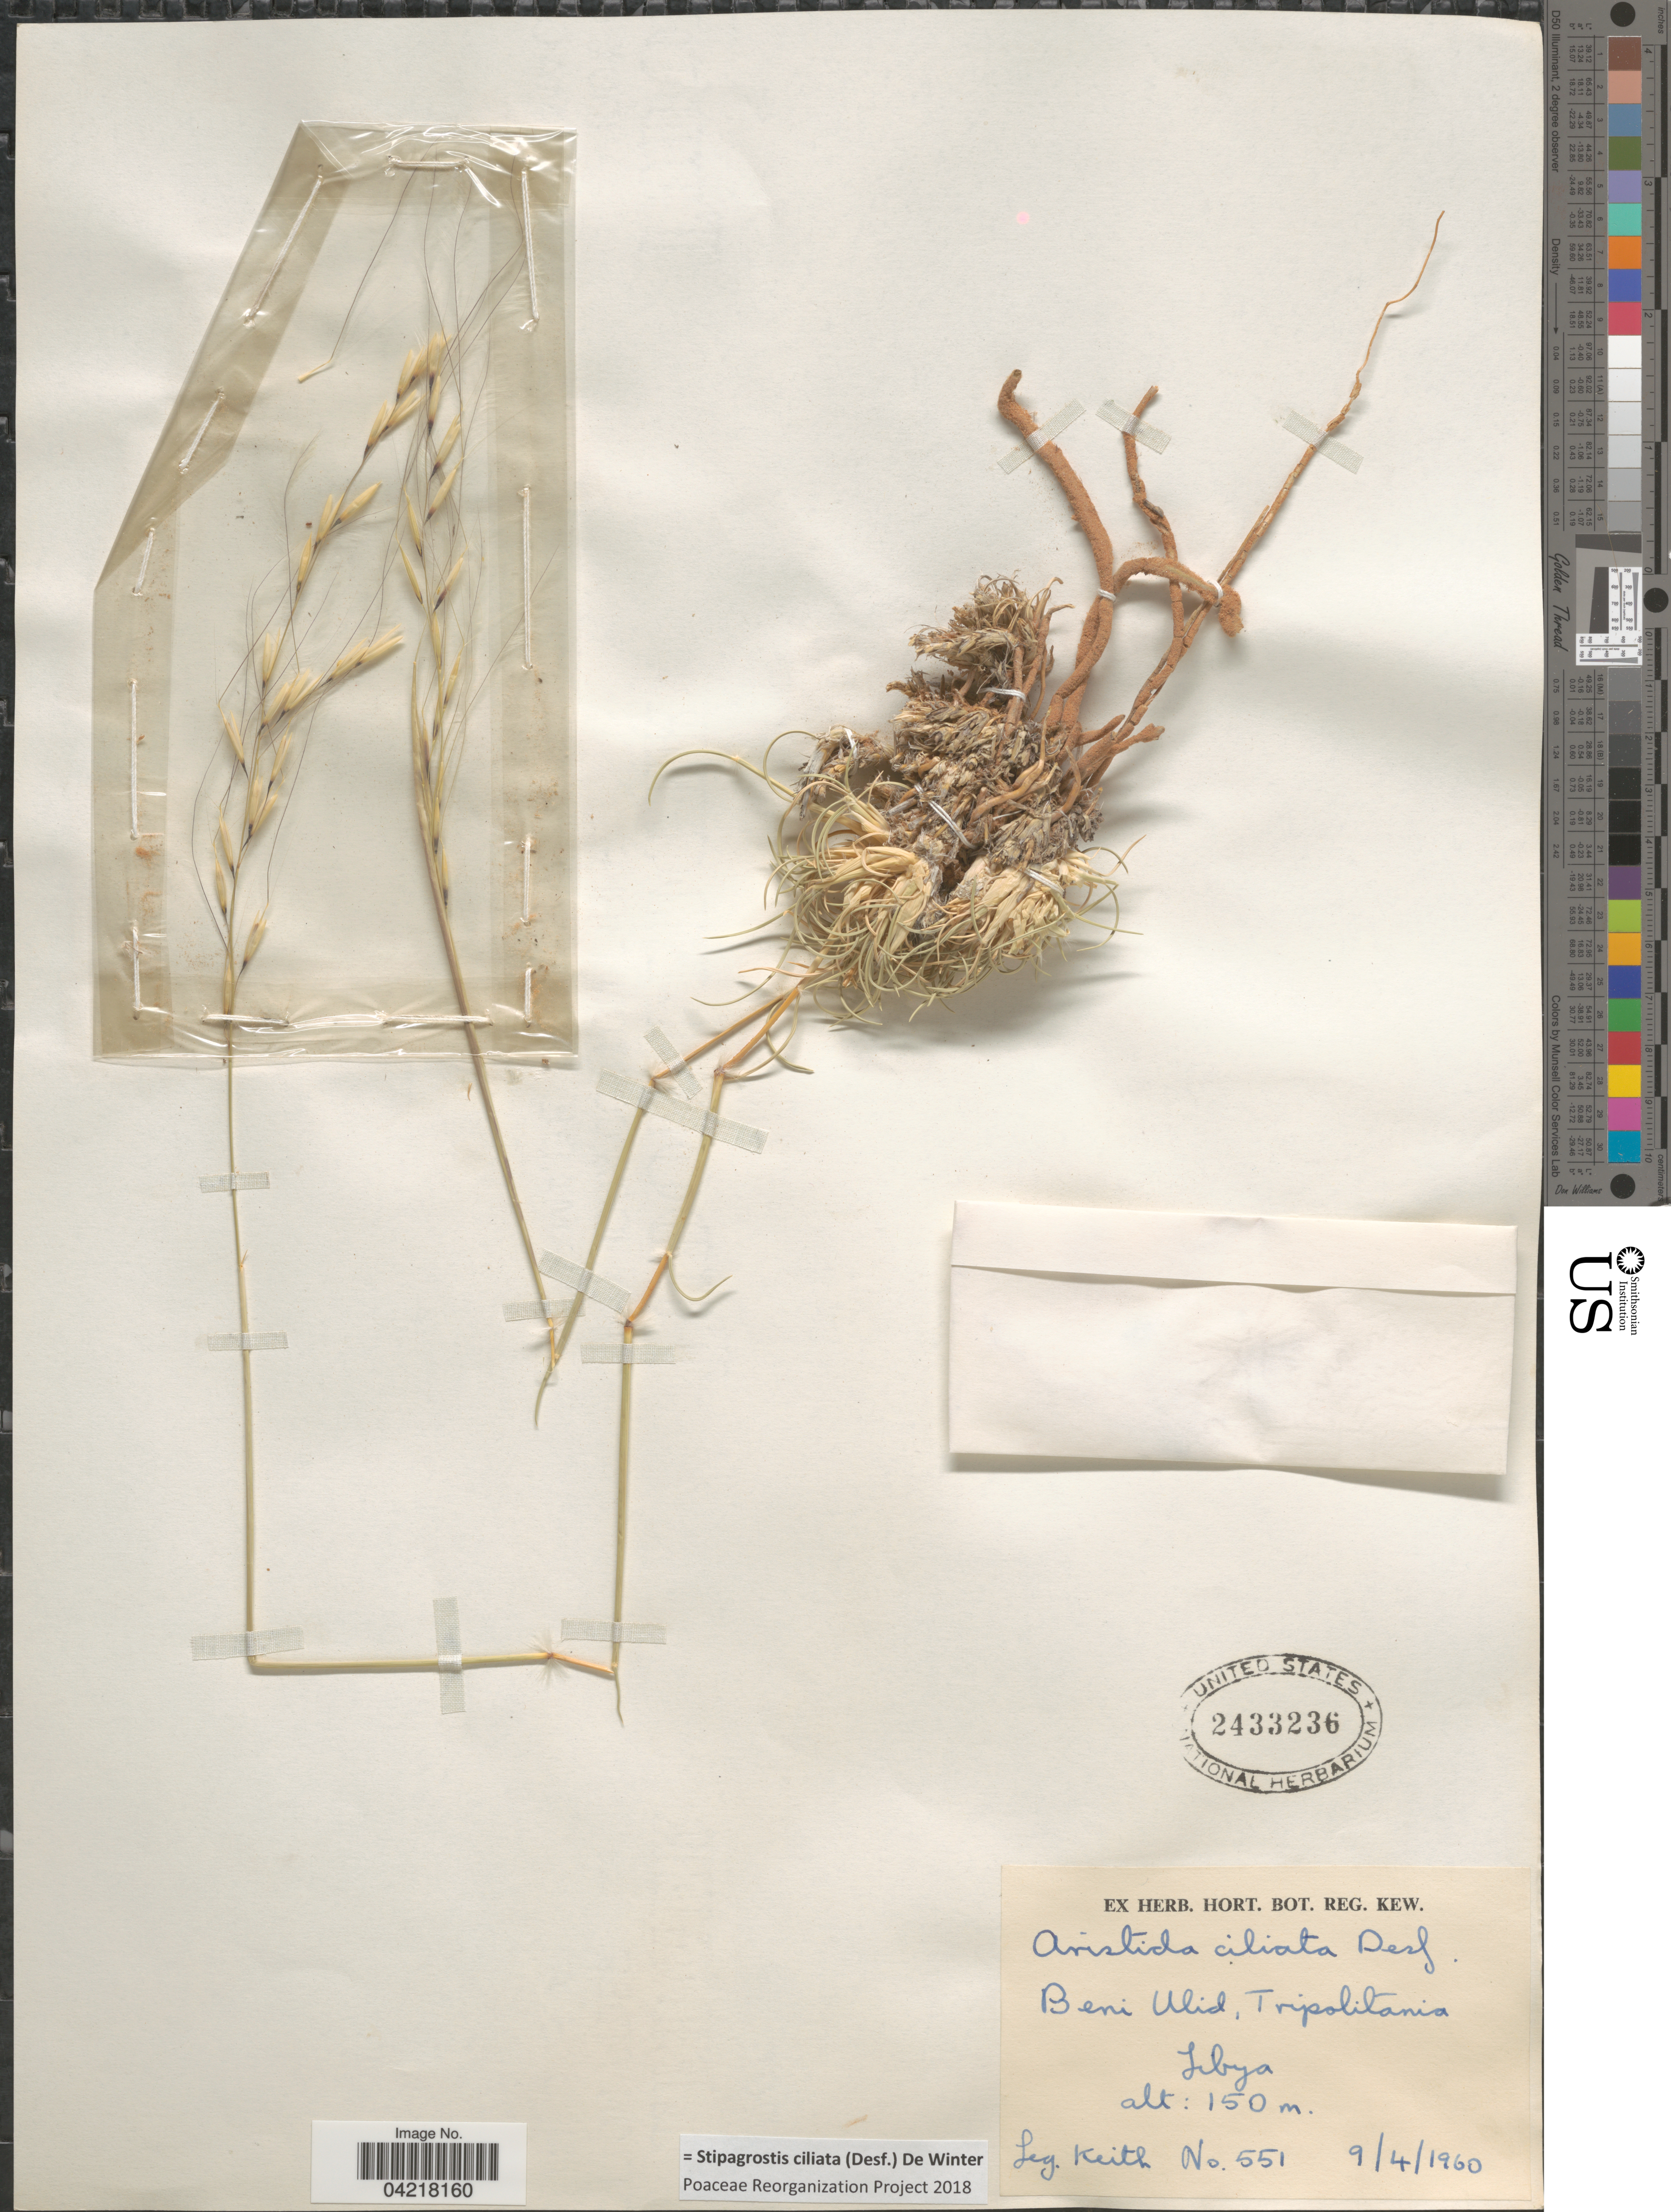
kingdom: Plantae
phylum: Tracheophyta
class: Liliopsida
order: Poales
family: Poaceae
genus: Stipagrostis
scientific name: Stipagrostis ciliata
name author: (Desf.) De Winter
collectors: -. Keith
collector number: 551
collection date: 1960-04-09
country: Libya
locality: Beni Ulid, Tripolitania.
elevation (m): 150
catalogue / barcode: US 2433236